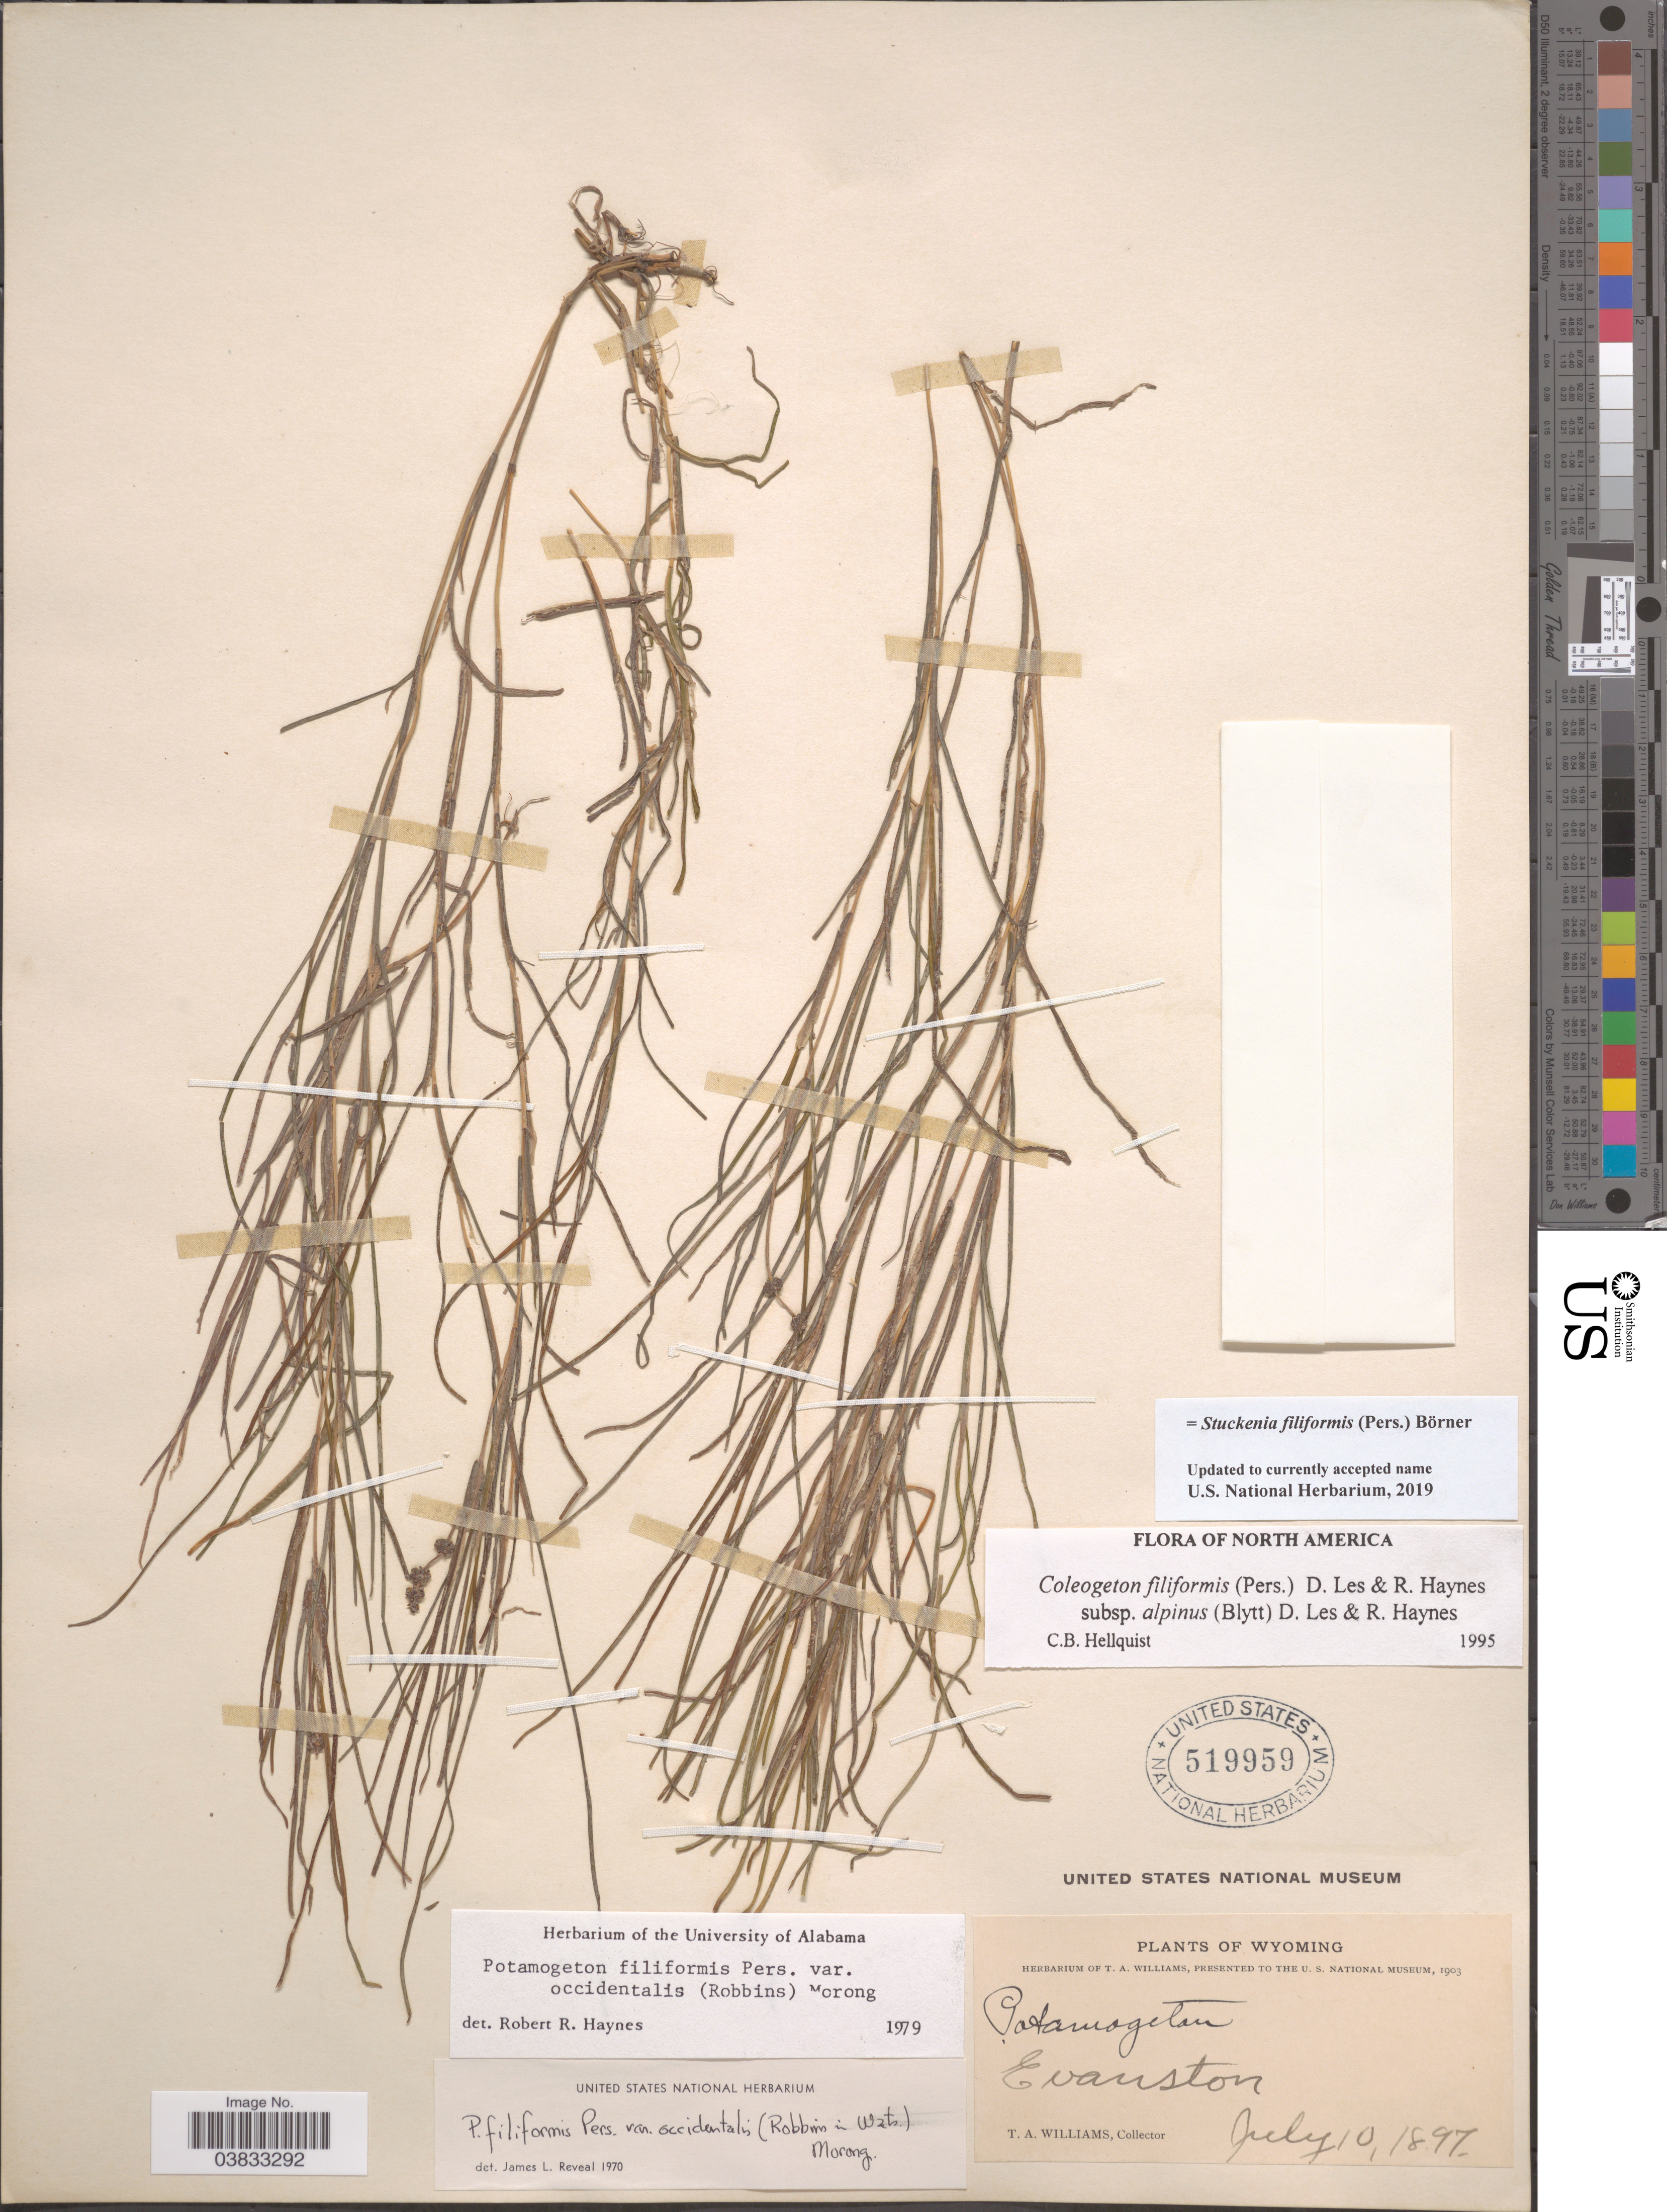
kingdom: Plantae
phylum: Tracheophyta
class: Liliopsida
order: Alismatales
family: Potamogetonaceae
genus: Stuckenia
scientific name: Stuckenia filiformis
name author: (Pers.) Börner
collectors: T. Williams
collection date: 1897-07-10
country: United States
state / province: Wyoming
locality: Evanston.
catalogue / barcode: US 519959